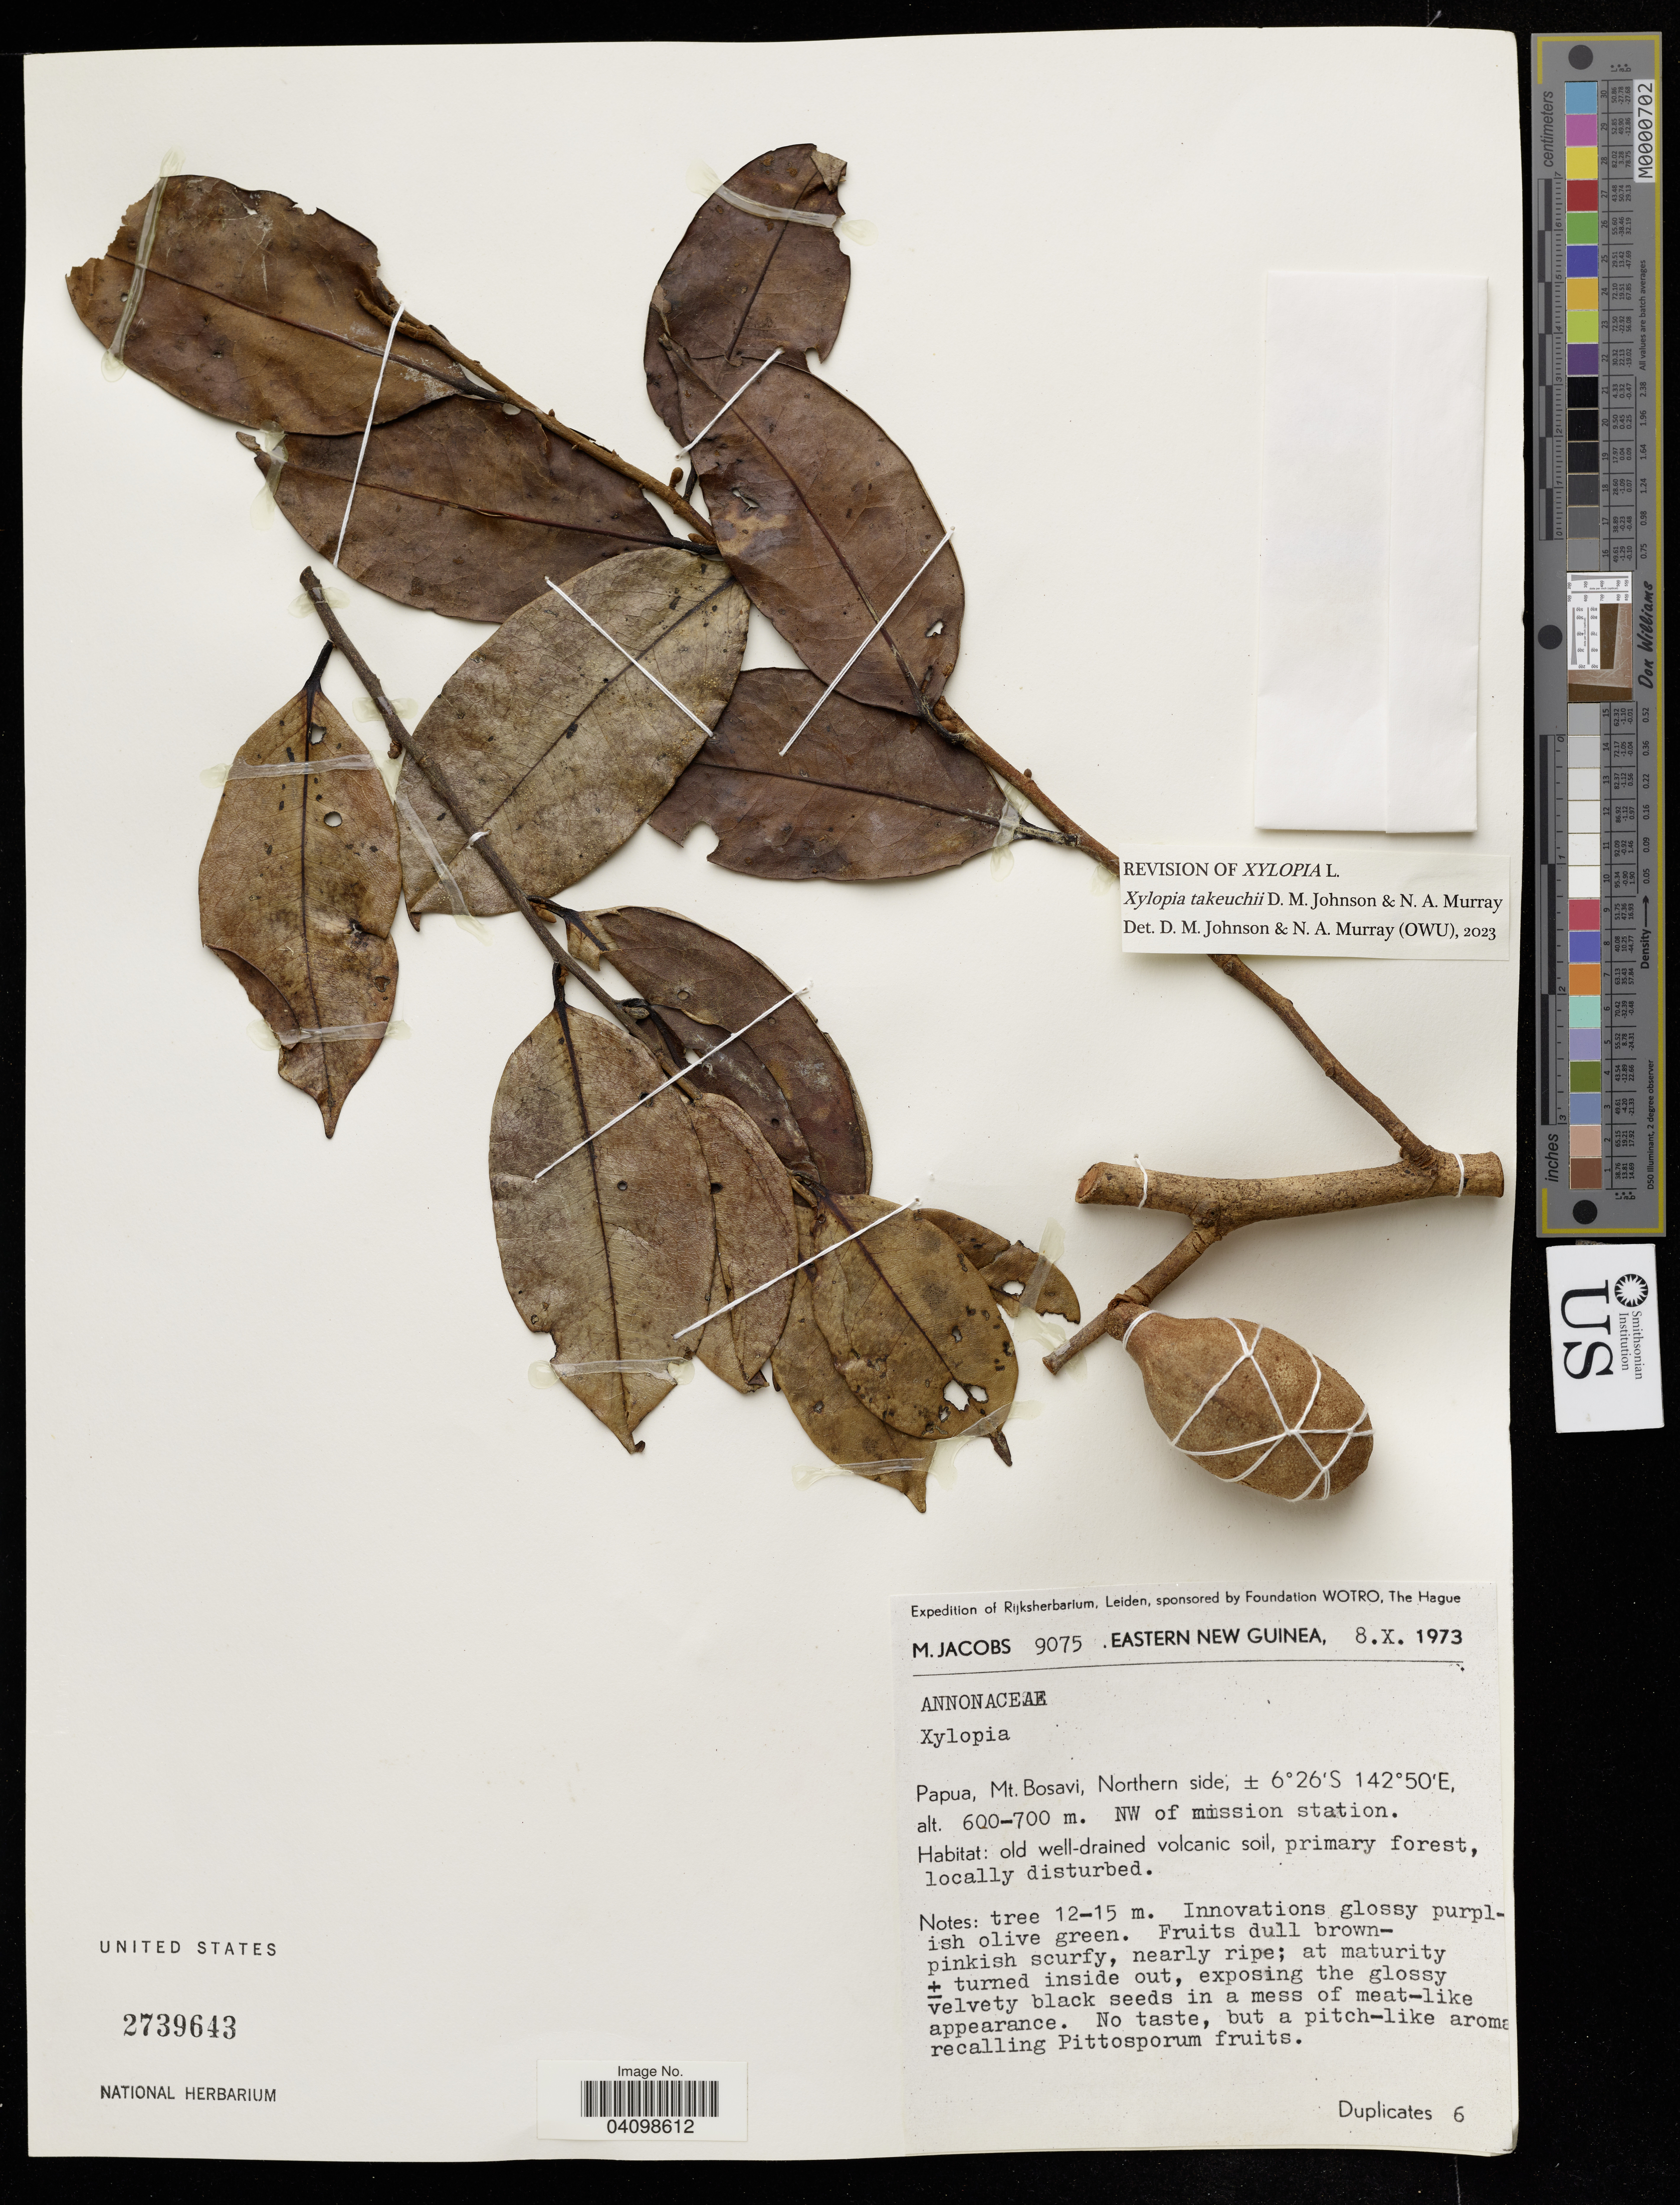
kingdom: Plantae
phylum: Tracheophyta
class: Magnoliopsida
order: Magnoliales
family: Annonaceae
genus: Xylopia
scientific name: Xylopia takeuchii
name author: D.M. Johnson & N.A. Murray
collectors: M. Jacobs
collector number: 9075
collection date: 1973-10-08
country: Papua New Guinea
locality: Papua, Mt. Bosavi, Northern side. NW of mission station.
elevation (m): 600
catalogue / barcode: US 3739643